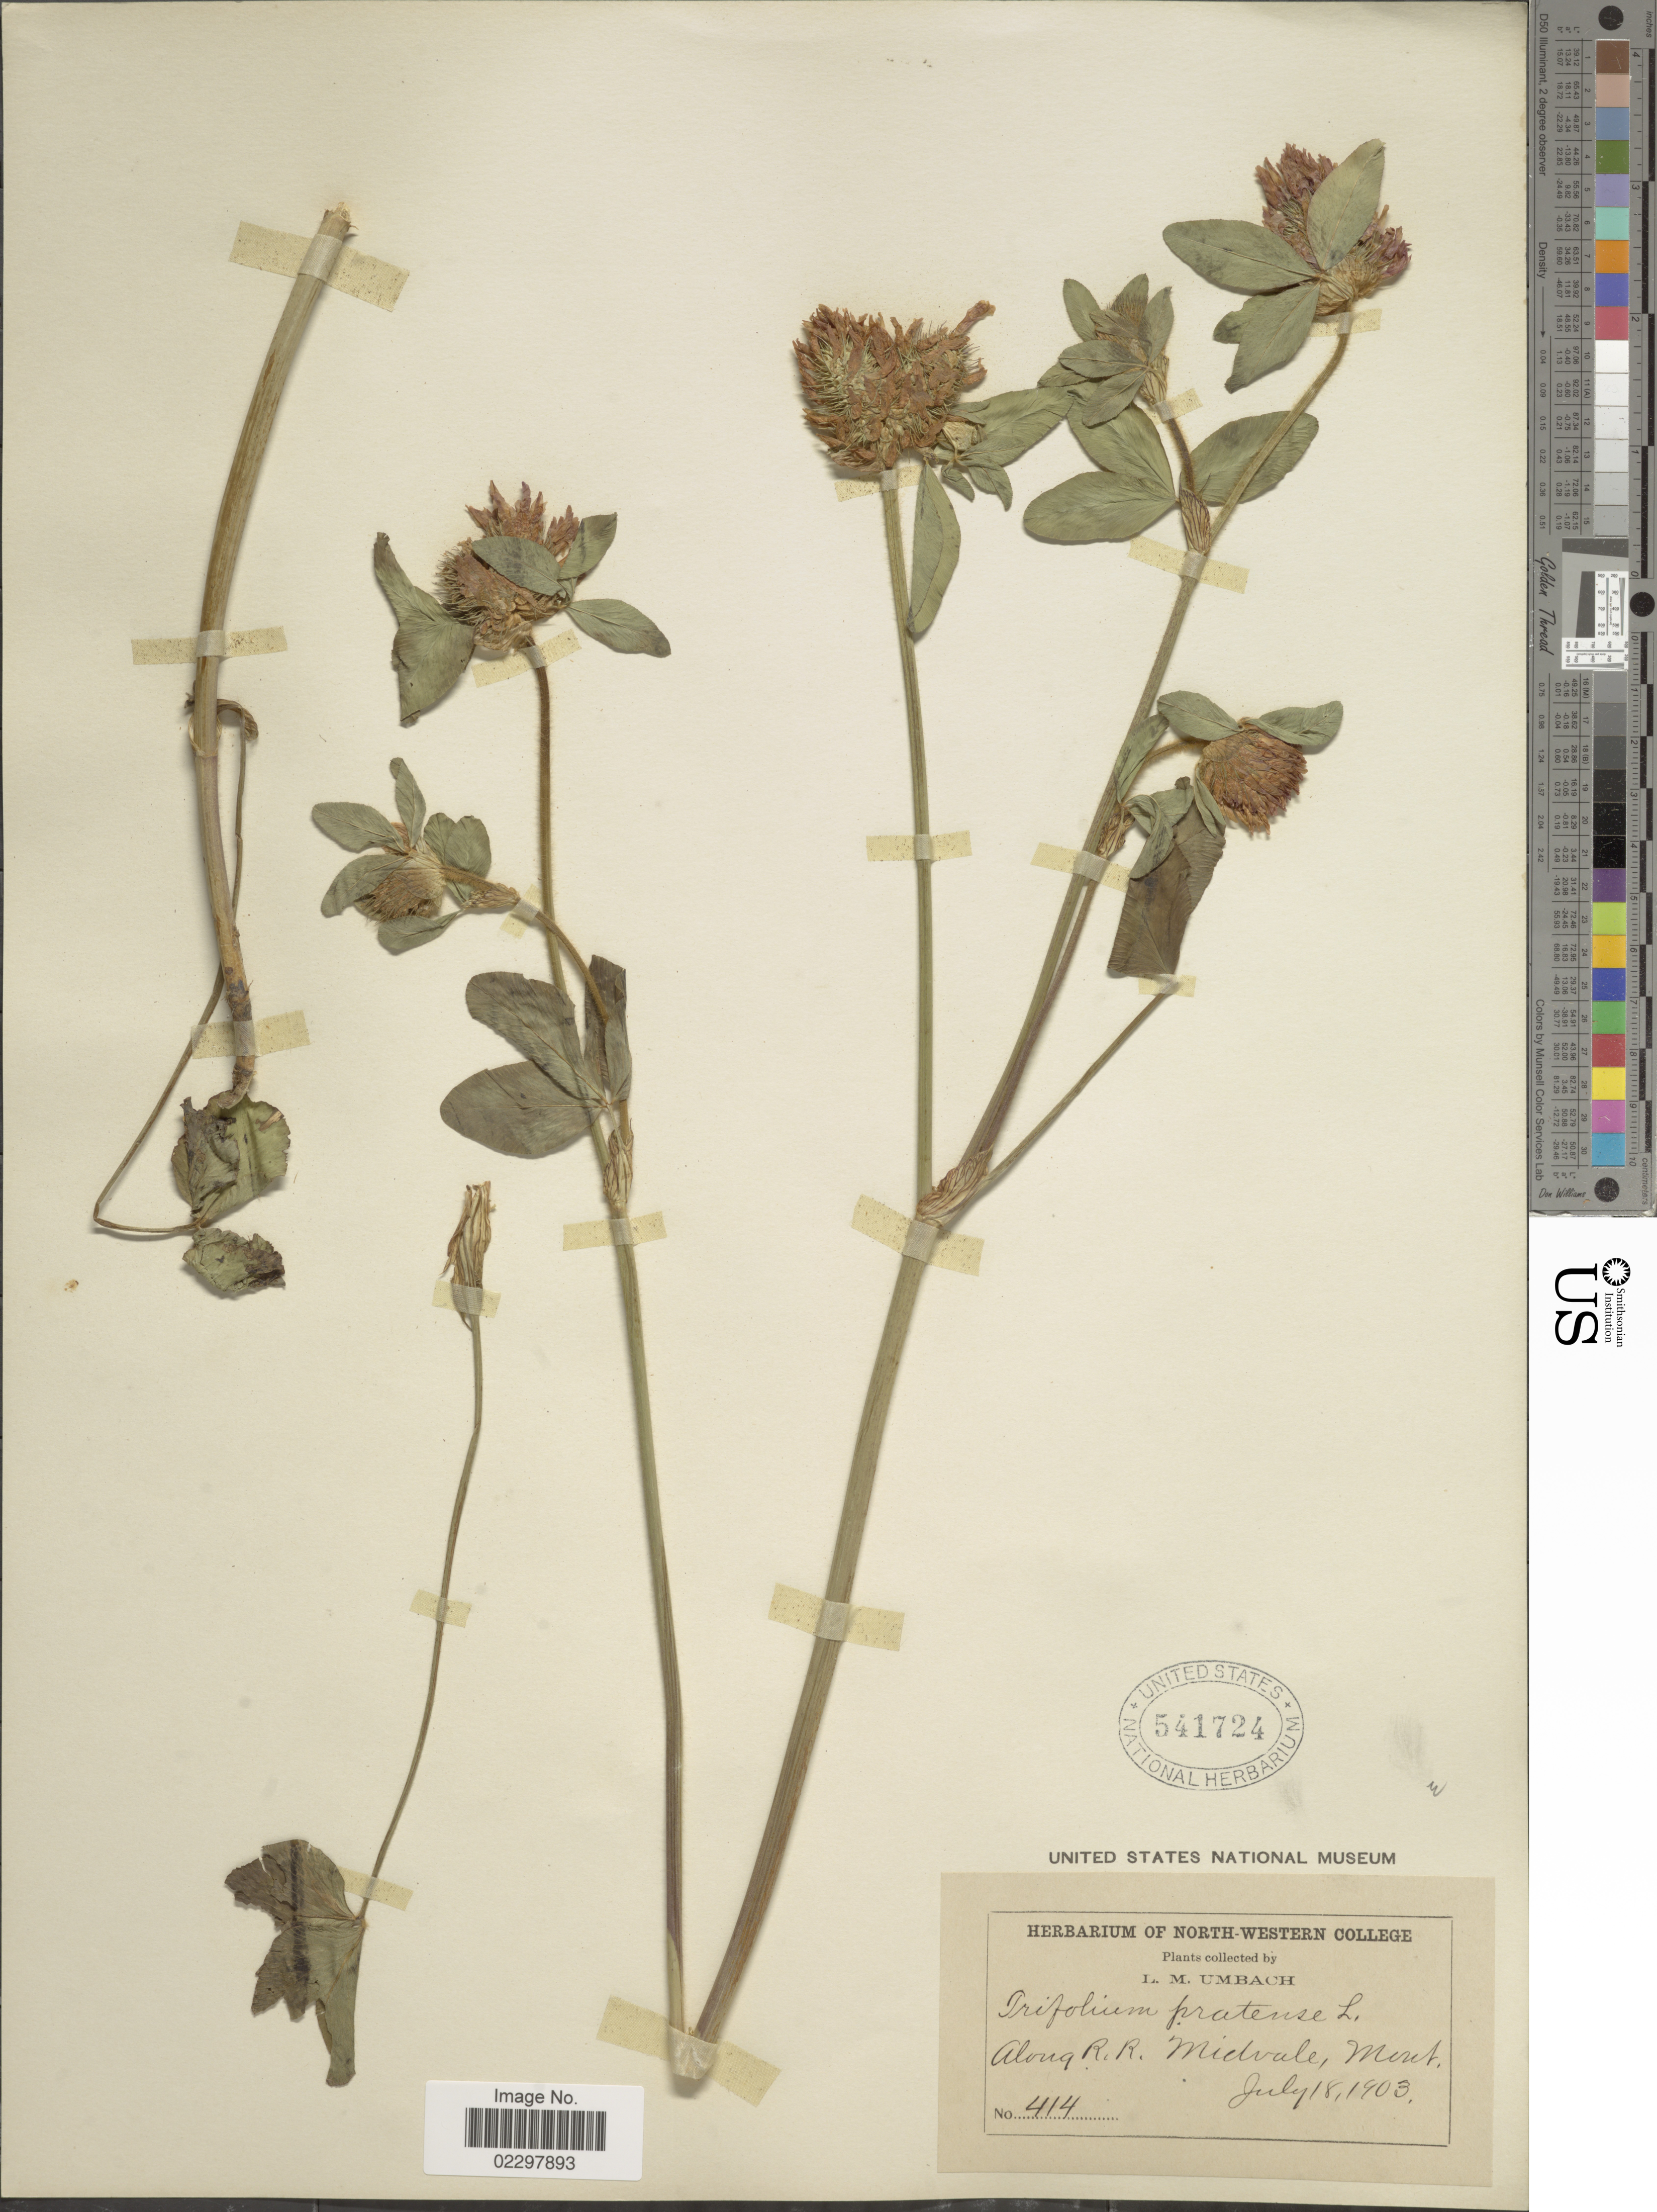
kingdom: Plantae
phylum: Tracheophyta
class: Magnoliopsida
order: Fabales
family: Fabaceae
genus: Trifolium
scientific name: Trifolium pratense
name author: L.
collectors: L. M. Umbach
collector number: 414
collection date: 1903-07-18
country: United States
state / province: Montana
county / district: Lincoln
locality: Along R.R. Midvale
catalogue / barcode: US 541724